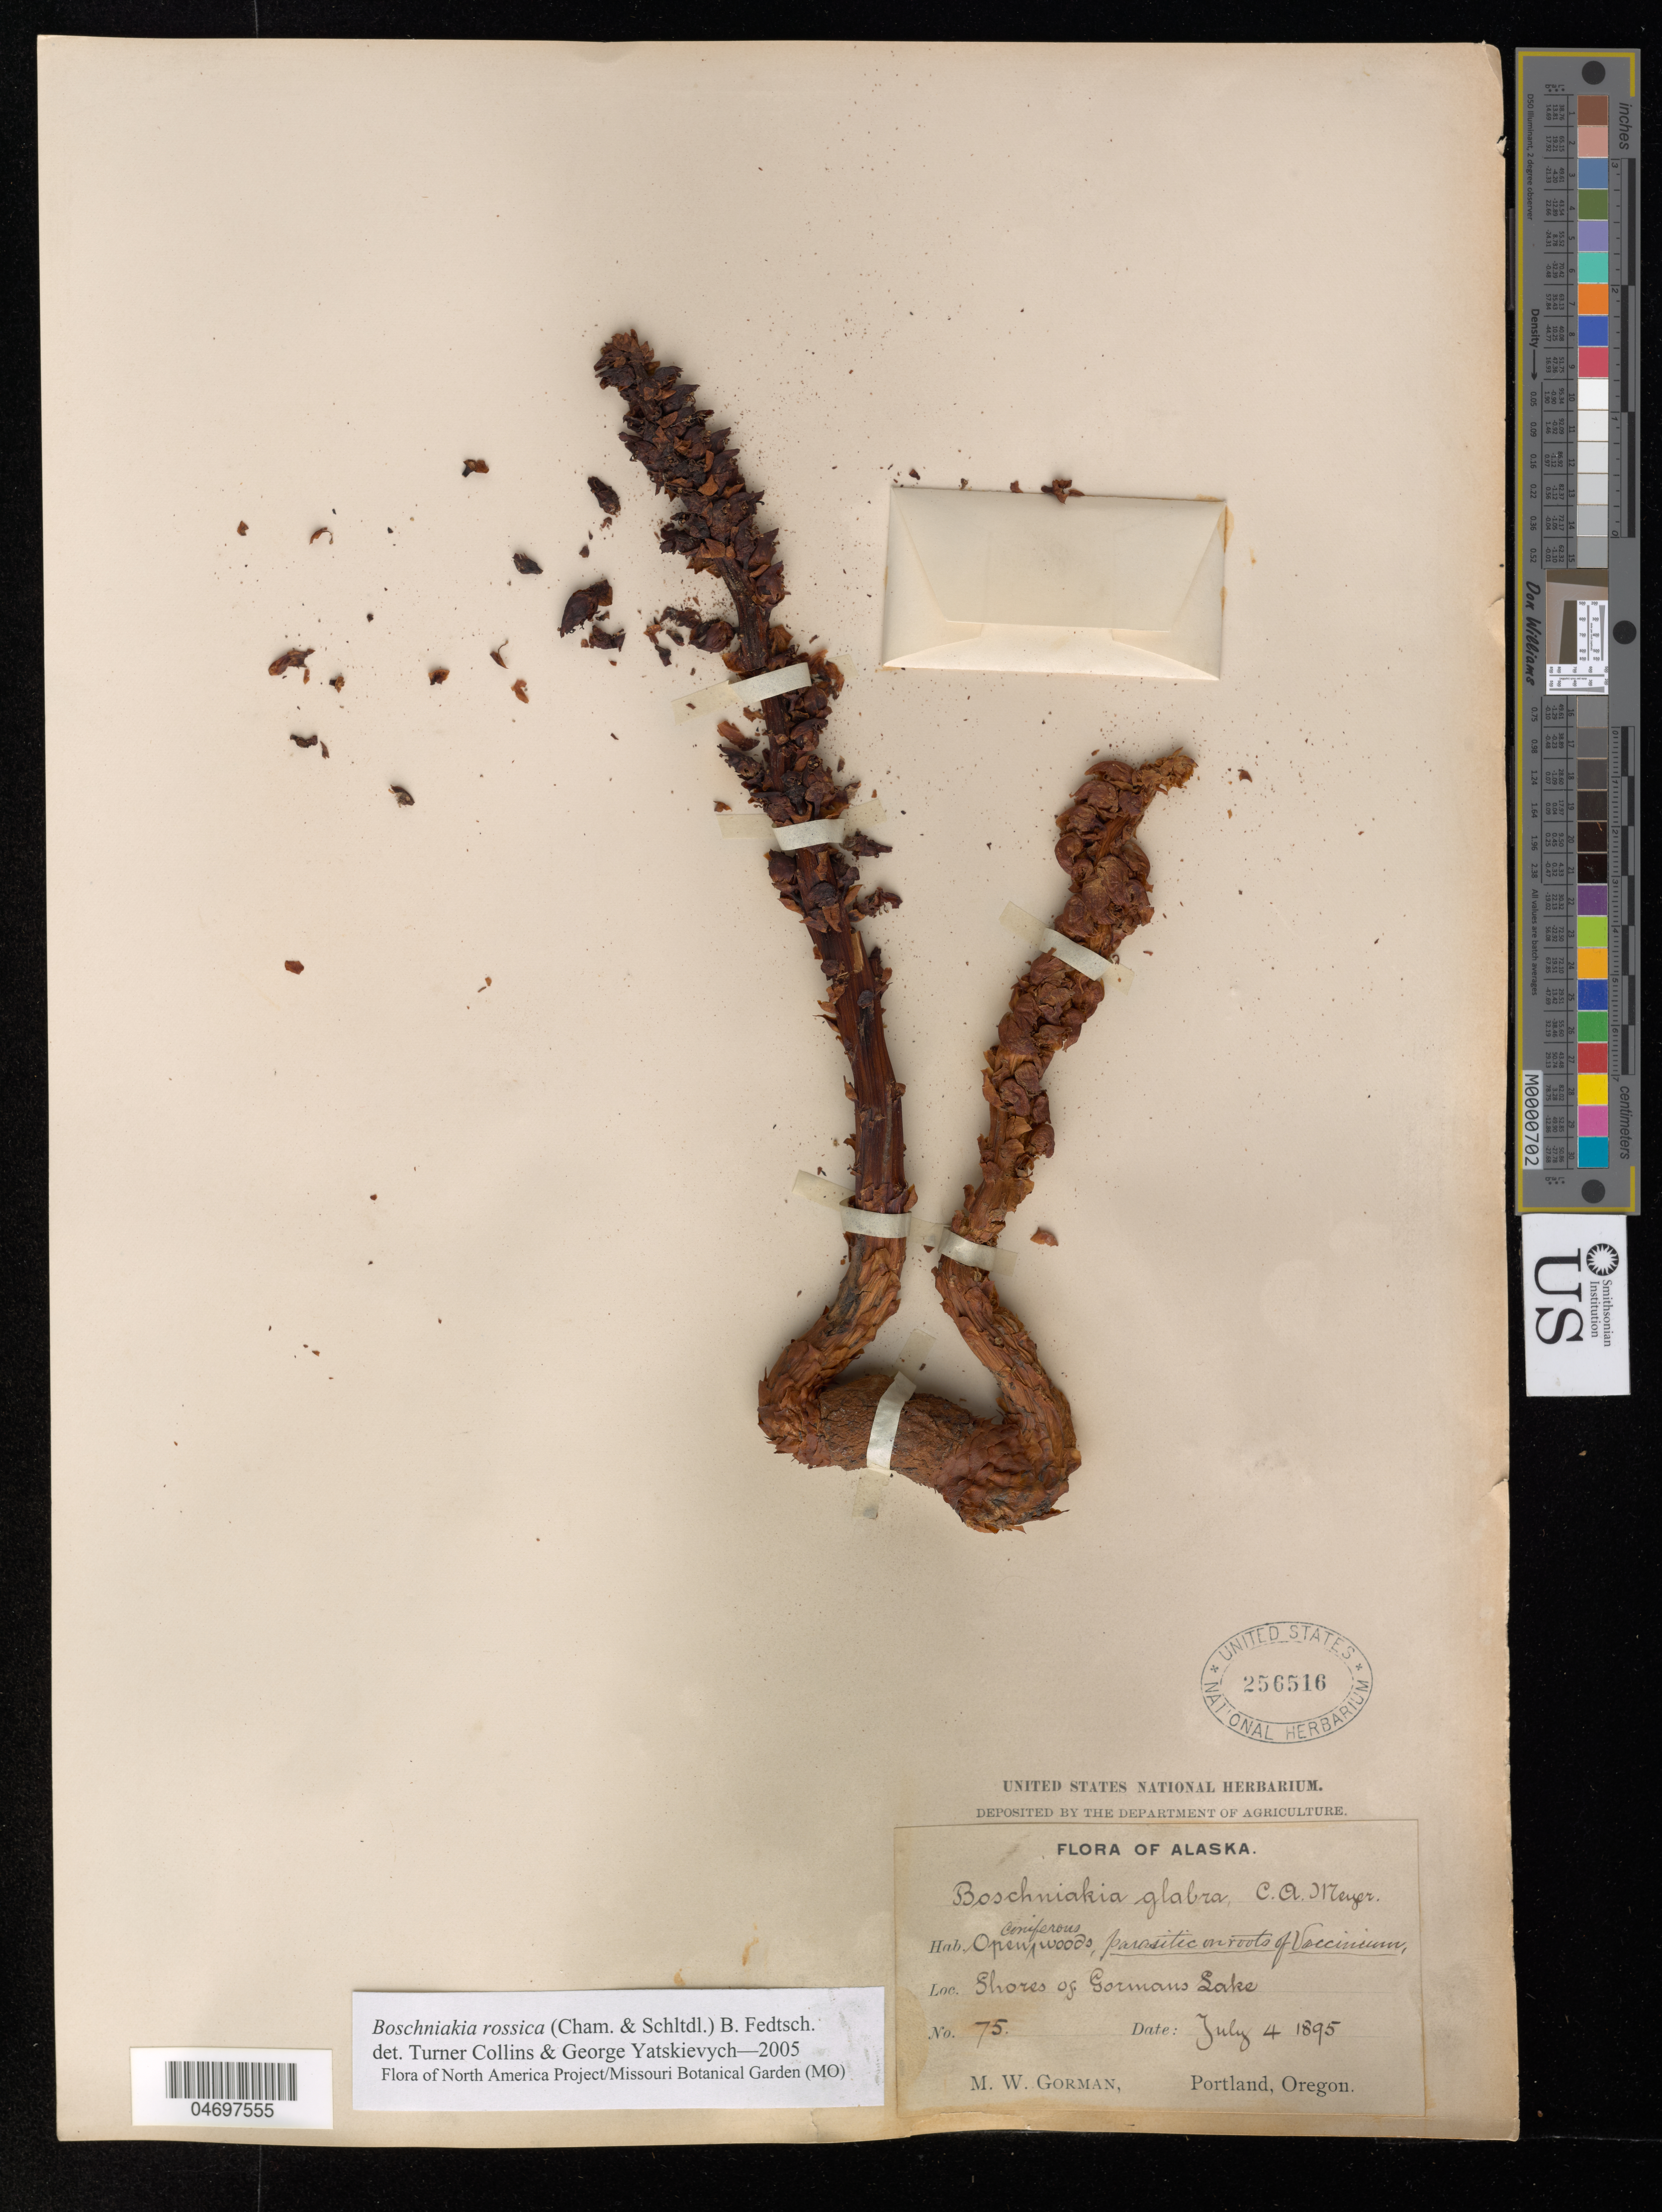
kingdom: Plantae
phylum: Tracheophyta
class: Magnoliopsida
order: Lamiales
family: Orobanchaceae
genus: Boschniakia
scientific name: Boschniakia rossica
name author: (Cham. & Schltdl.) B. Fedtsch.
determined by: Collins, L. T.; Yatskievych, G. A.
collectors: M. W. Gorman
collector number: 75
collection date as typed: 04 Jul 1895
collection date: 1895-07-04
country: United States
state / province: Alaska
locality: Gorman's lake.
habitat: Open coniferous woods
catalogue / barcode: US 256516